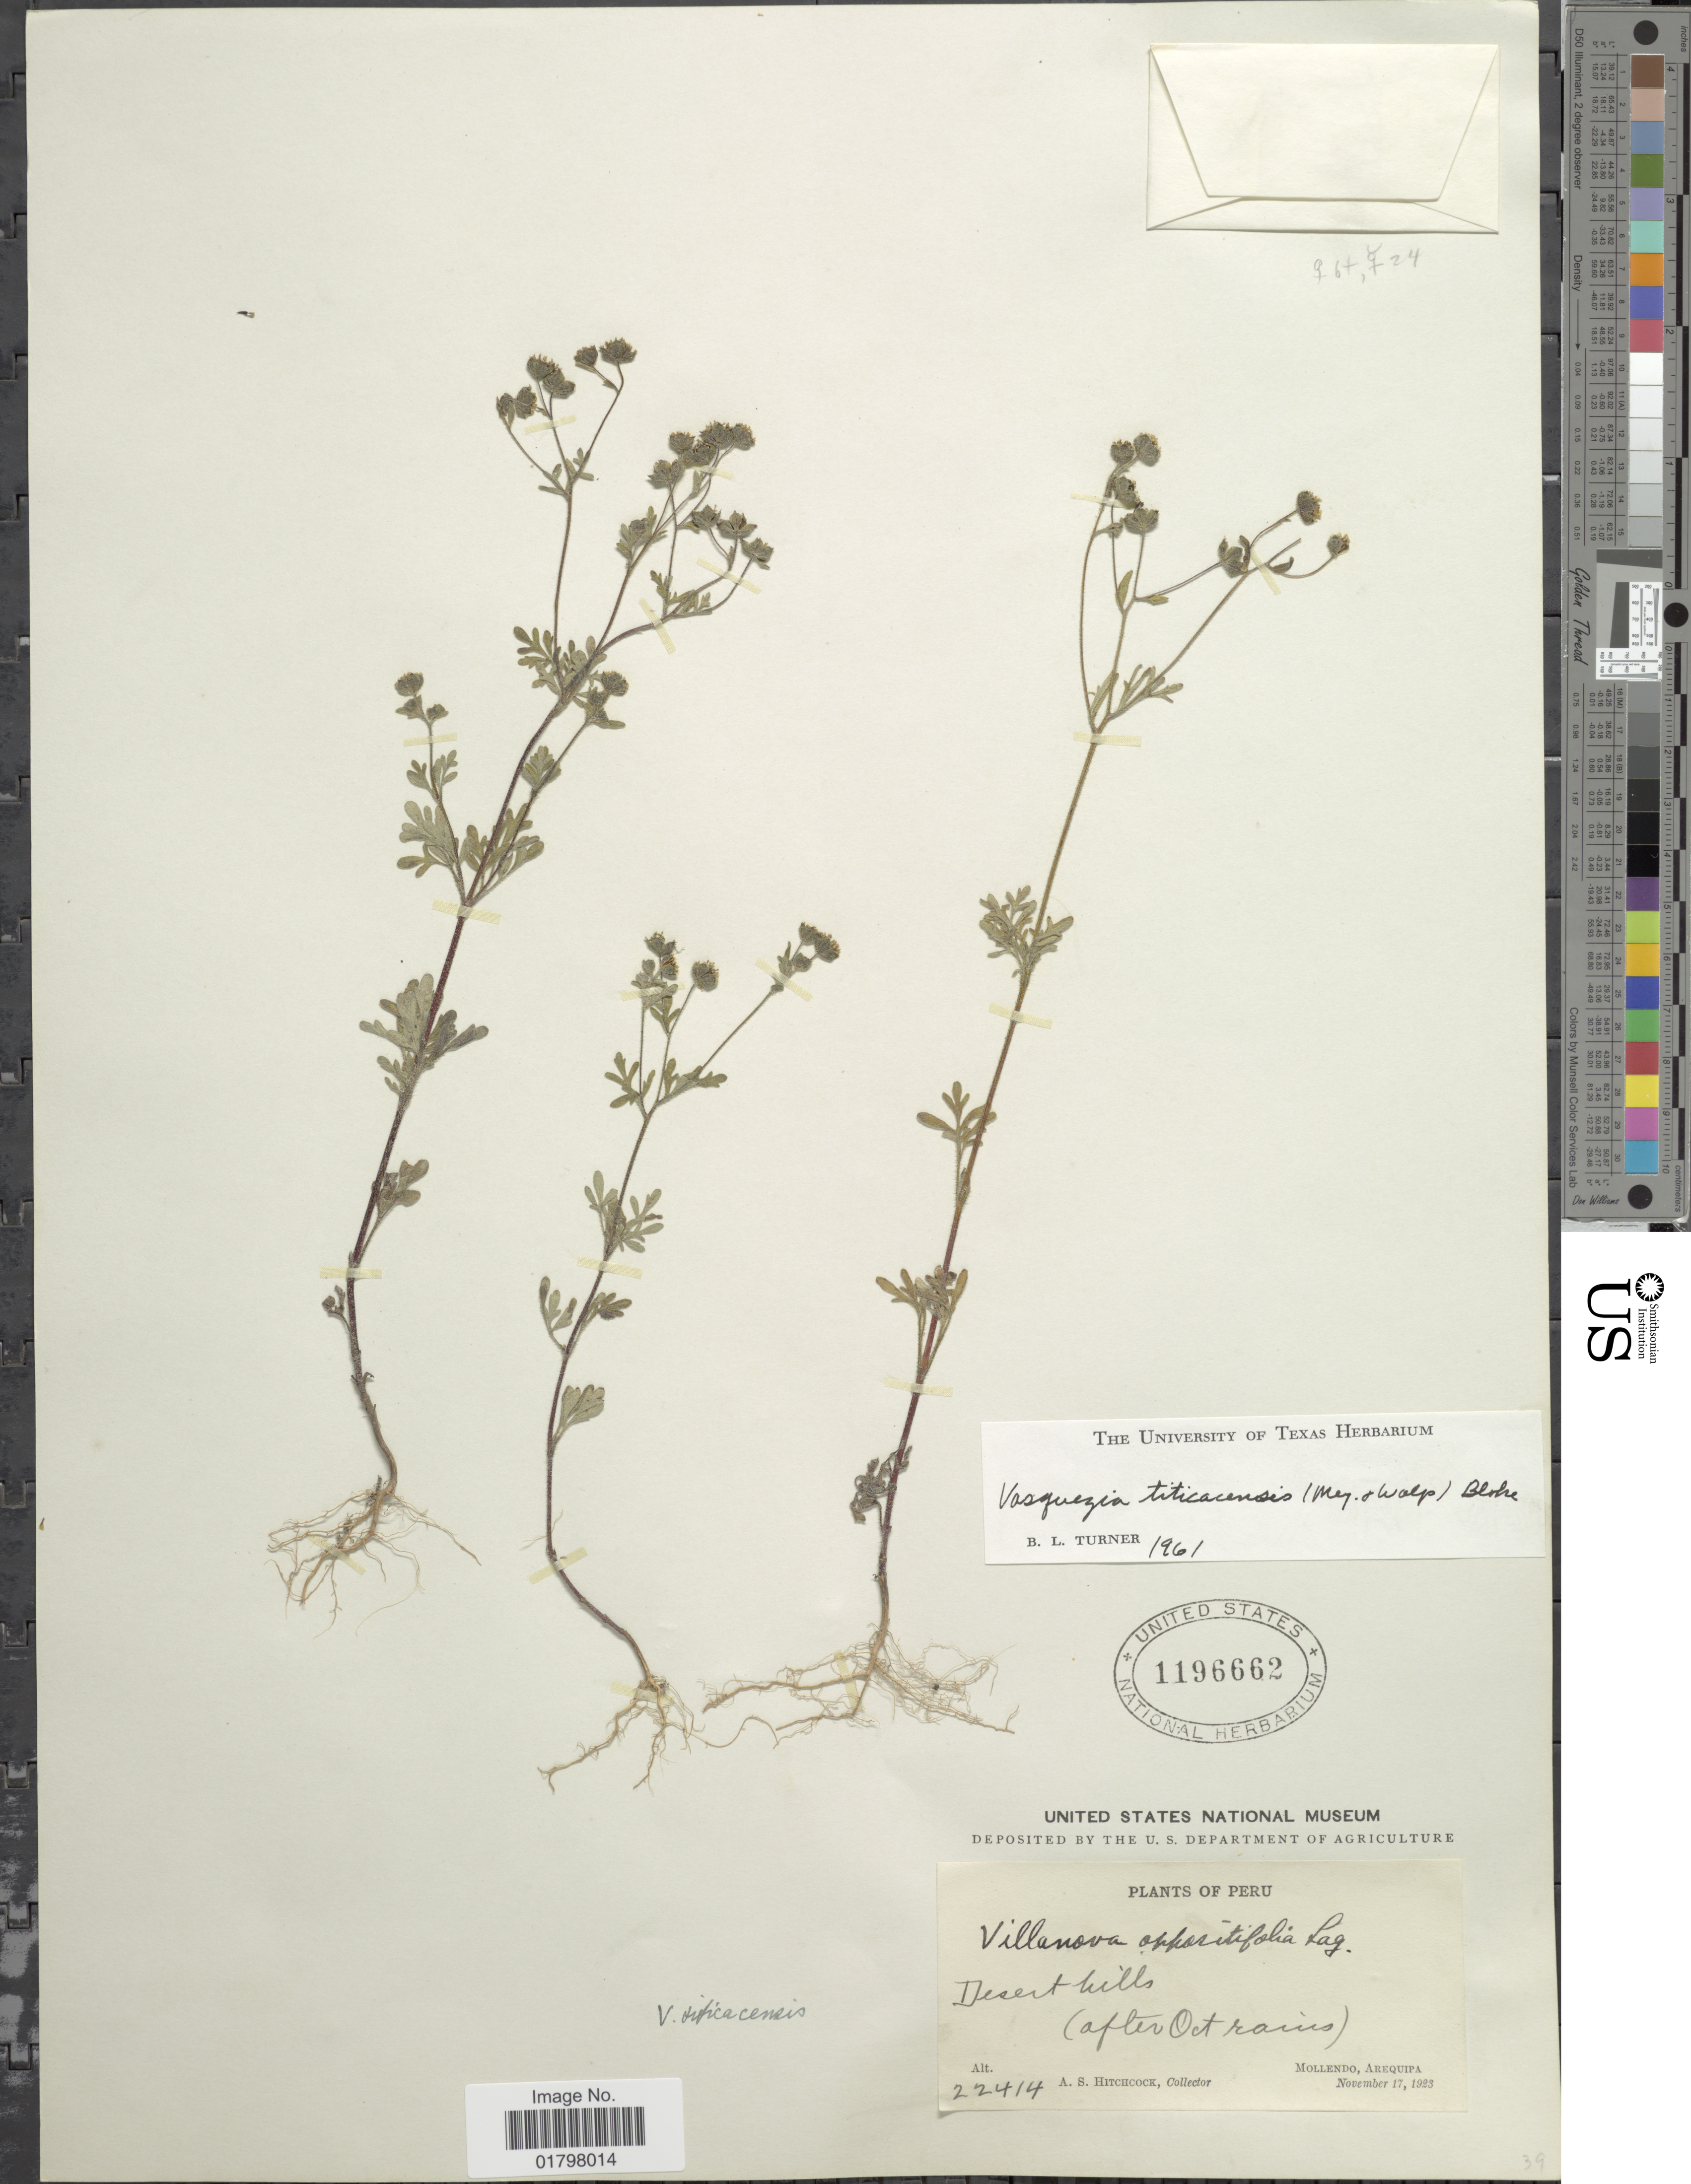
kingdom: Plantae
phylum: Tracheophyta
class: Magnoliopsida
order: Asterales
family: Asteraceae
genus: Vasquesia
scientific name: Vasquesia titicacensis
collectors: A. S. Hitchcock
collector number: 22414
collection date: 1923-11-17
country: Peru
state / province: Arequipa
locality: Desert hills (after Oct rains). Mollendo, Arequipa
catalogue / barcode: US 1196662